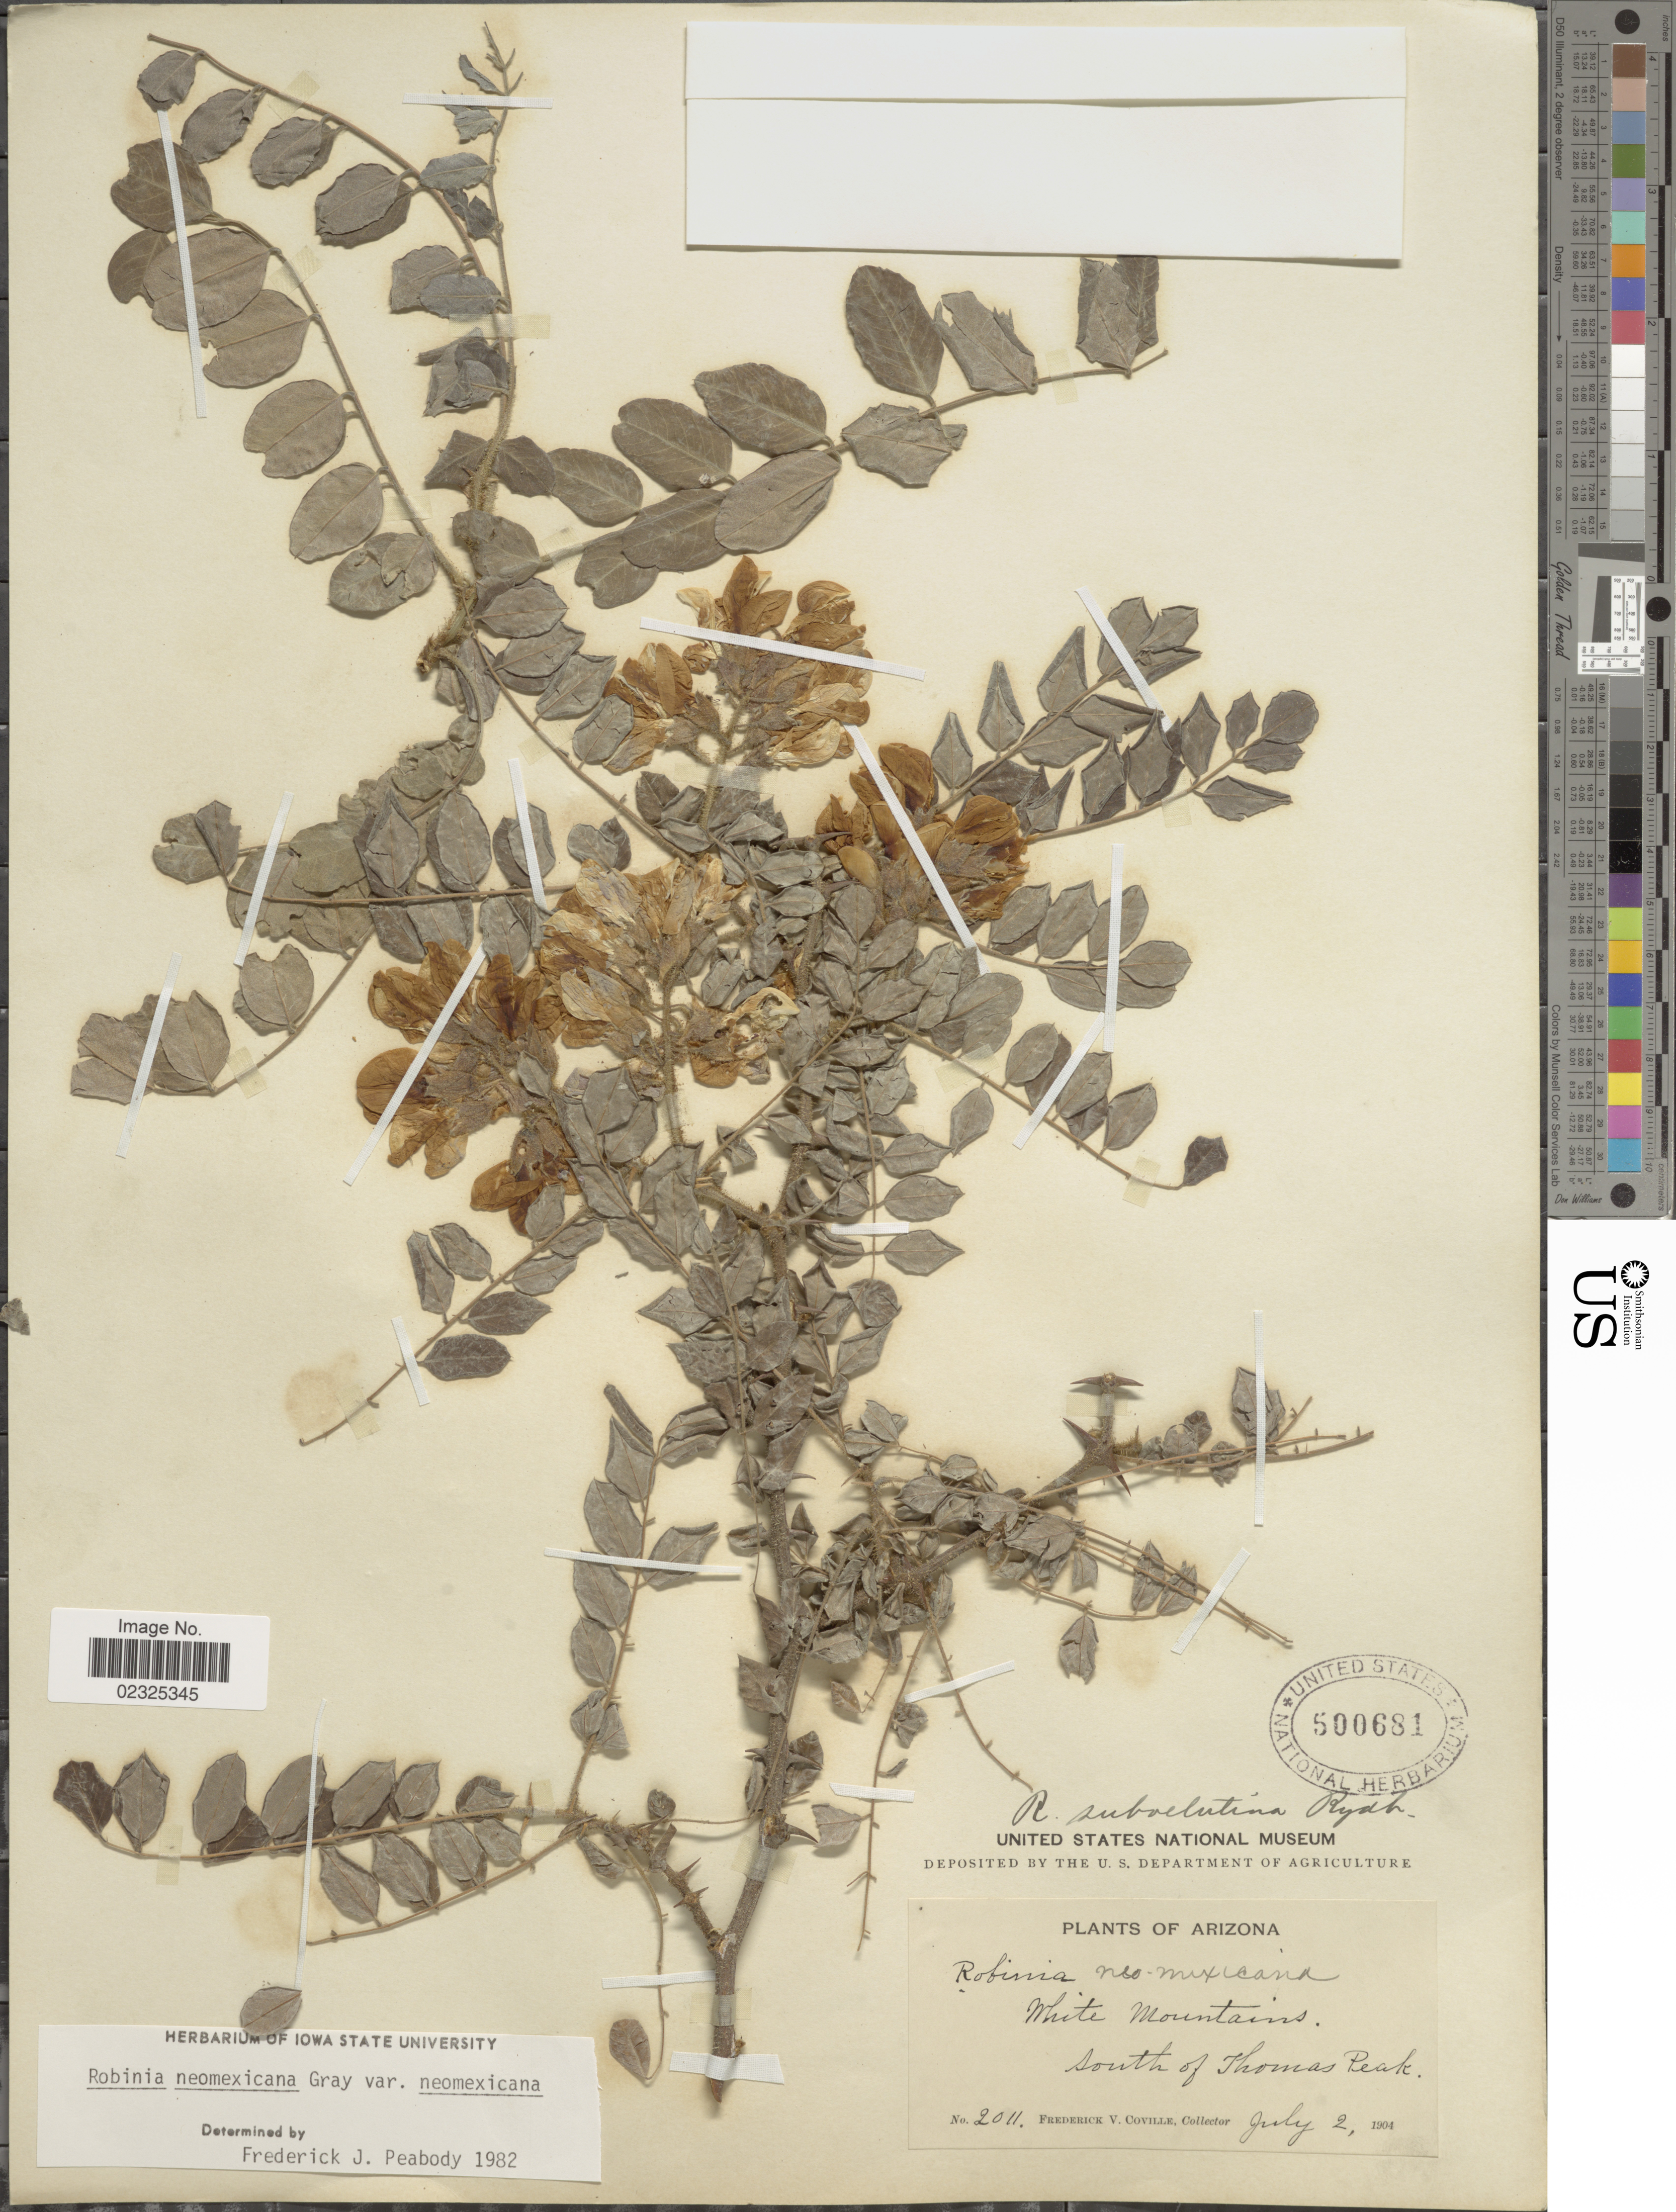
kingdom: Plantae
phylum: Tracheophyta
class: Magnoliopsida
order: Fabales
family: Fabaceae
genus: Robinia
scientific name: Robinia neomexicana var. neomexicana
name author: A. Gray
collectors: F. V. Coville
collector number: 2011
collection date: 1904-07-02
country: United States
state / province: Arizona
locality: White Mountains, south of Thomas Peak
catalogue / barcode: US 500681